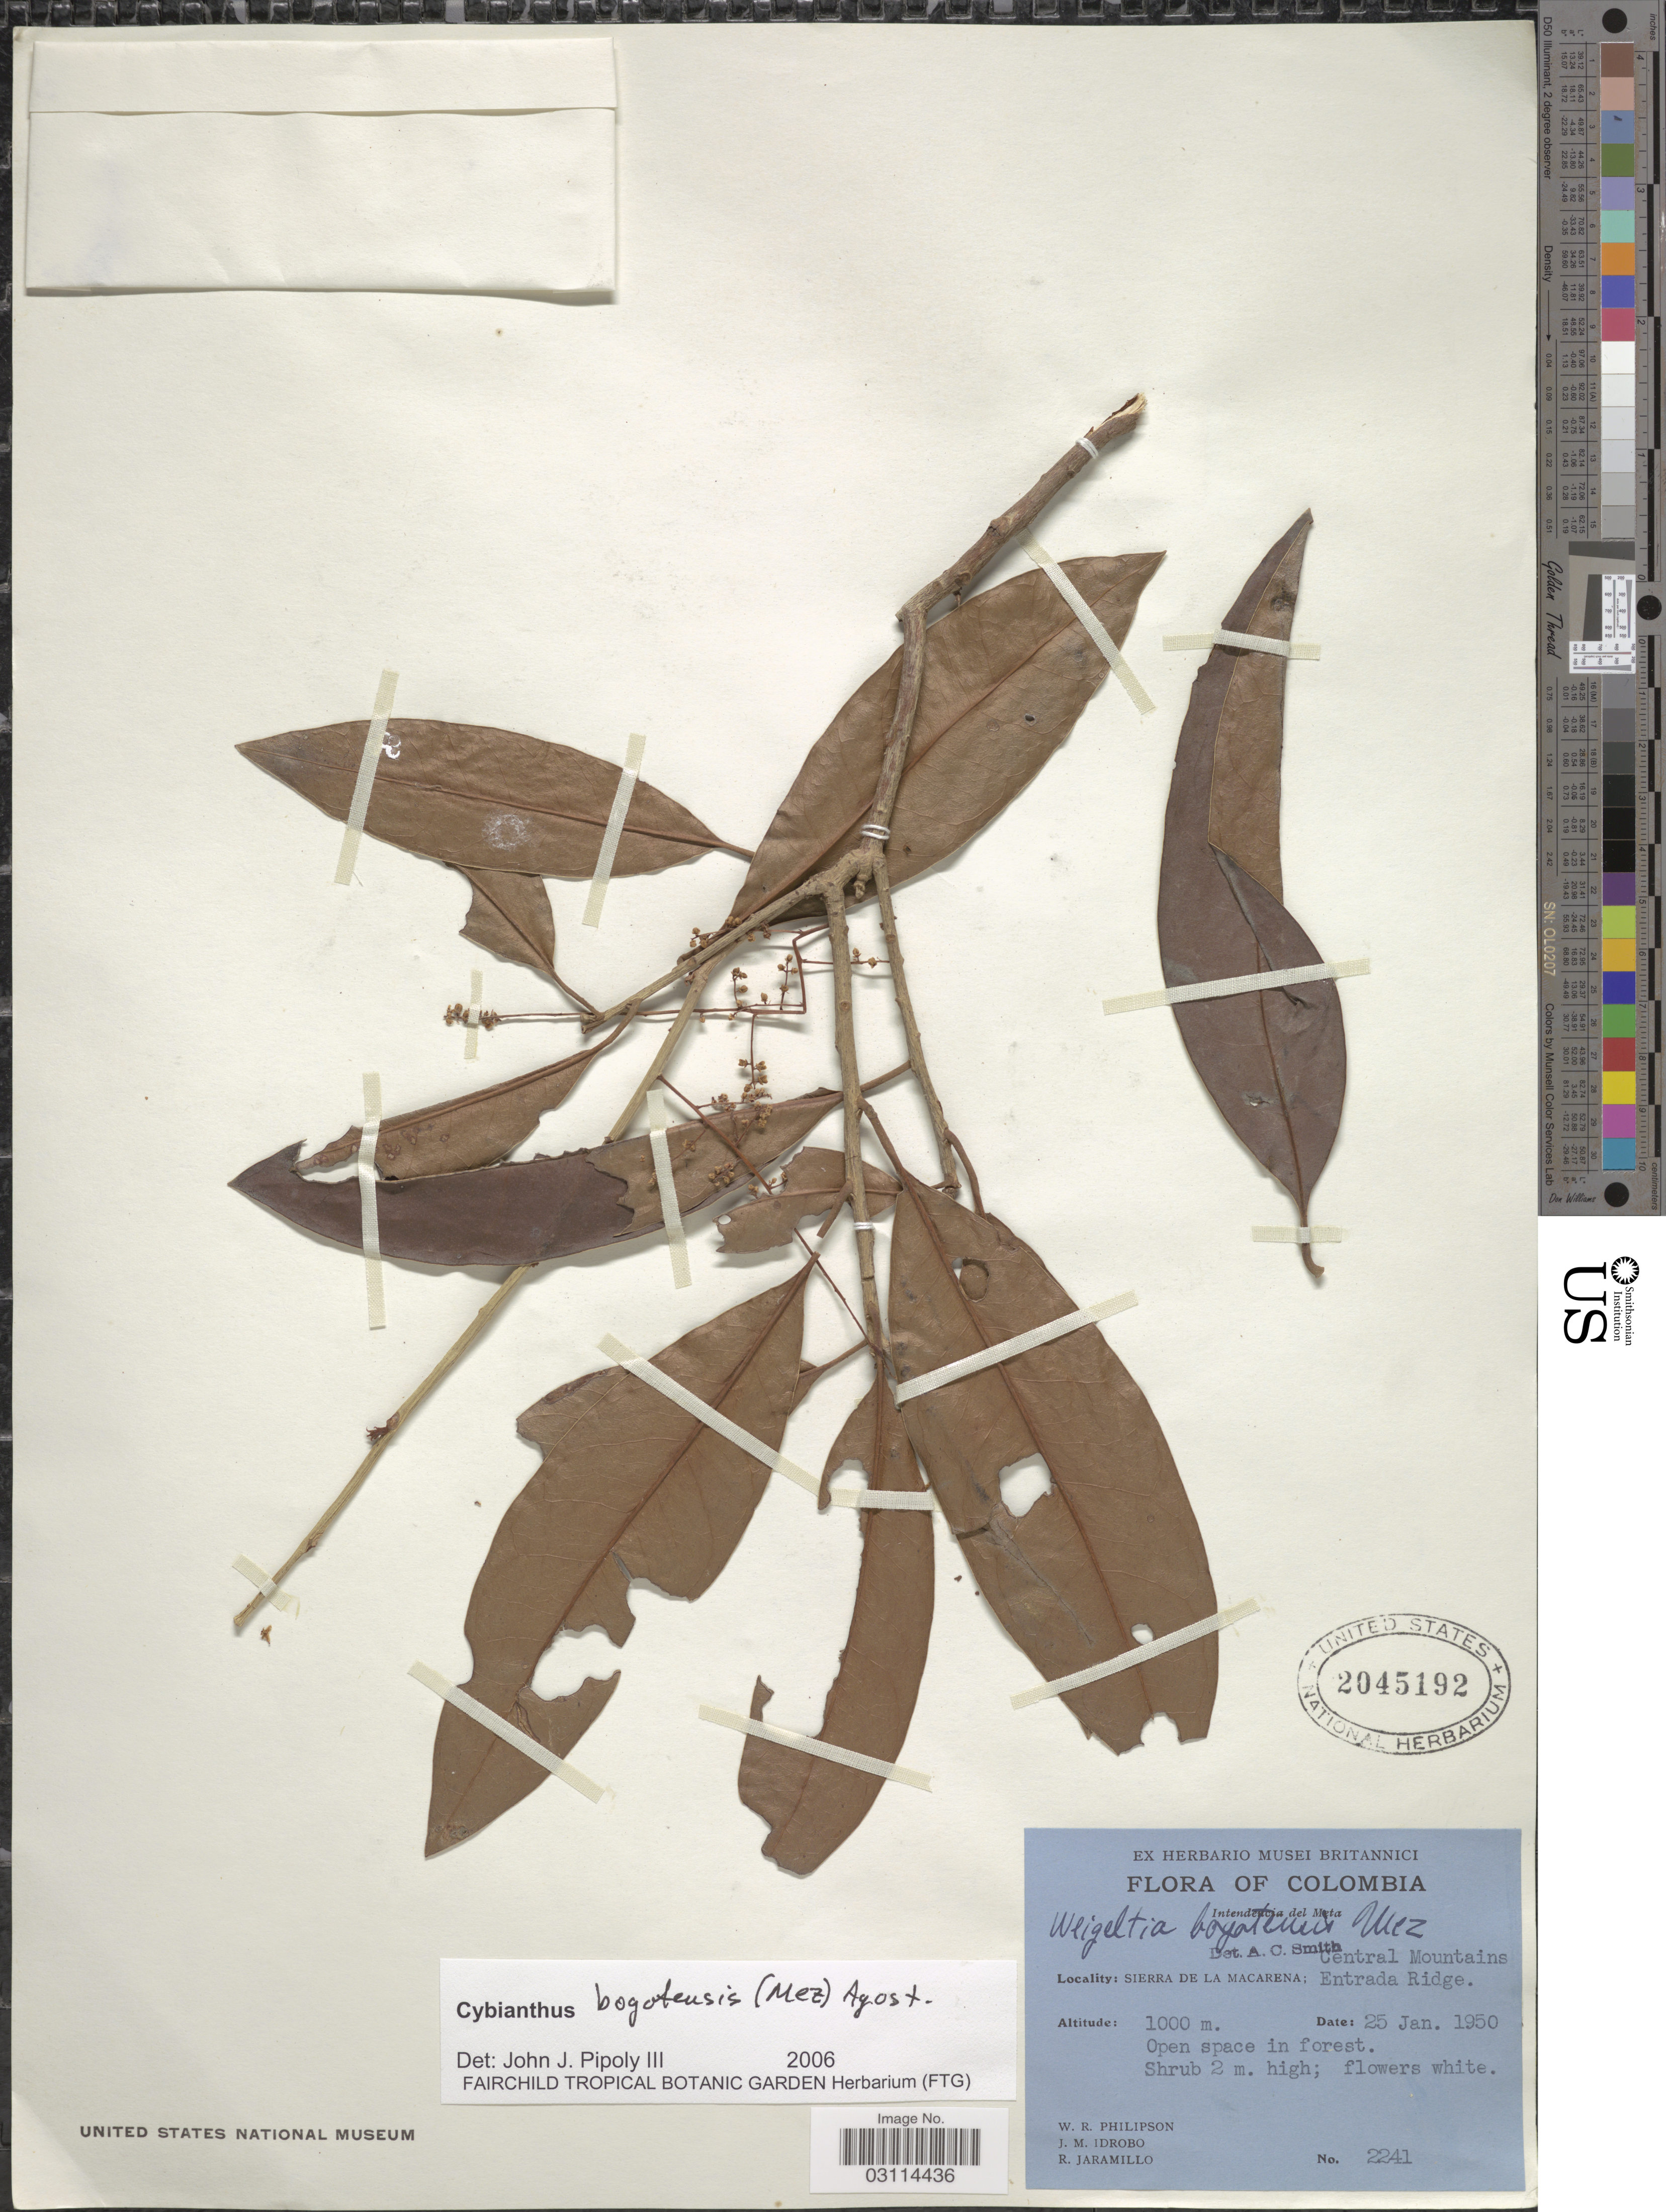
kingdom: Plantae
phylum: Tracheophyta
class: Magnoliopsida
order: Ericales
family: Primulaceae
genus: Cybianthus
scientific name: Cybianthus brasiliensis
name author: (Mez) G. Agostini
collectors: W. R. Philipson, J. M. Idrobo & R. Jaramillo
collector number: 2241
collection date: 1950-01-25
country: Colombia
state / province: Meta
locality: Intendencia del Meta. Sierra de la Macarena: Central Mountains, Entrada Ridge.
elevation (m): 1000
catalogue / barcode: US 2045192